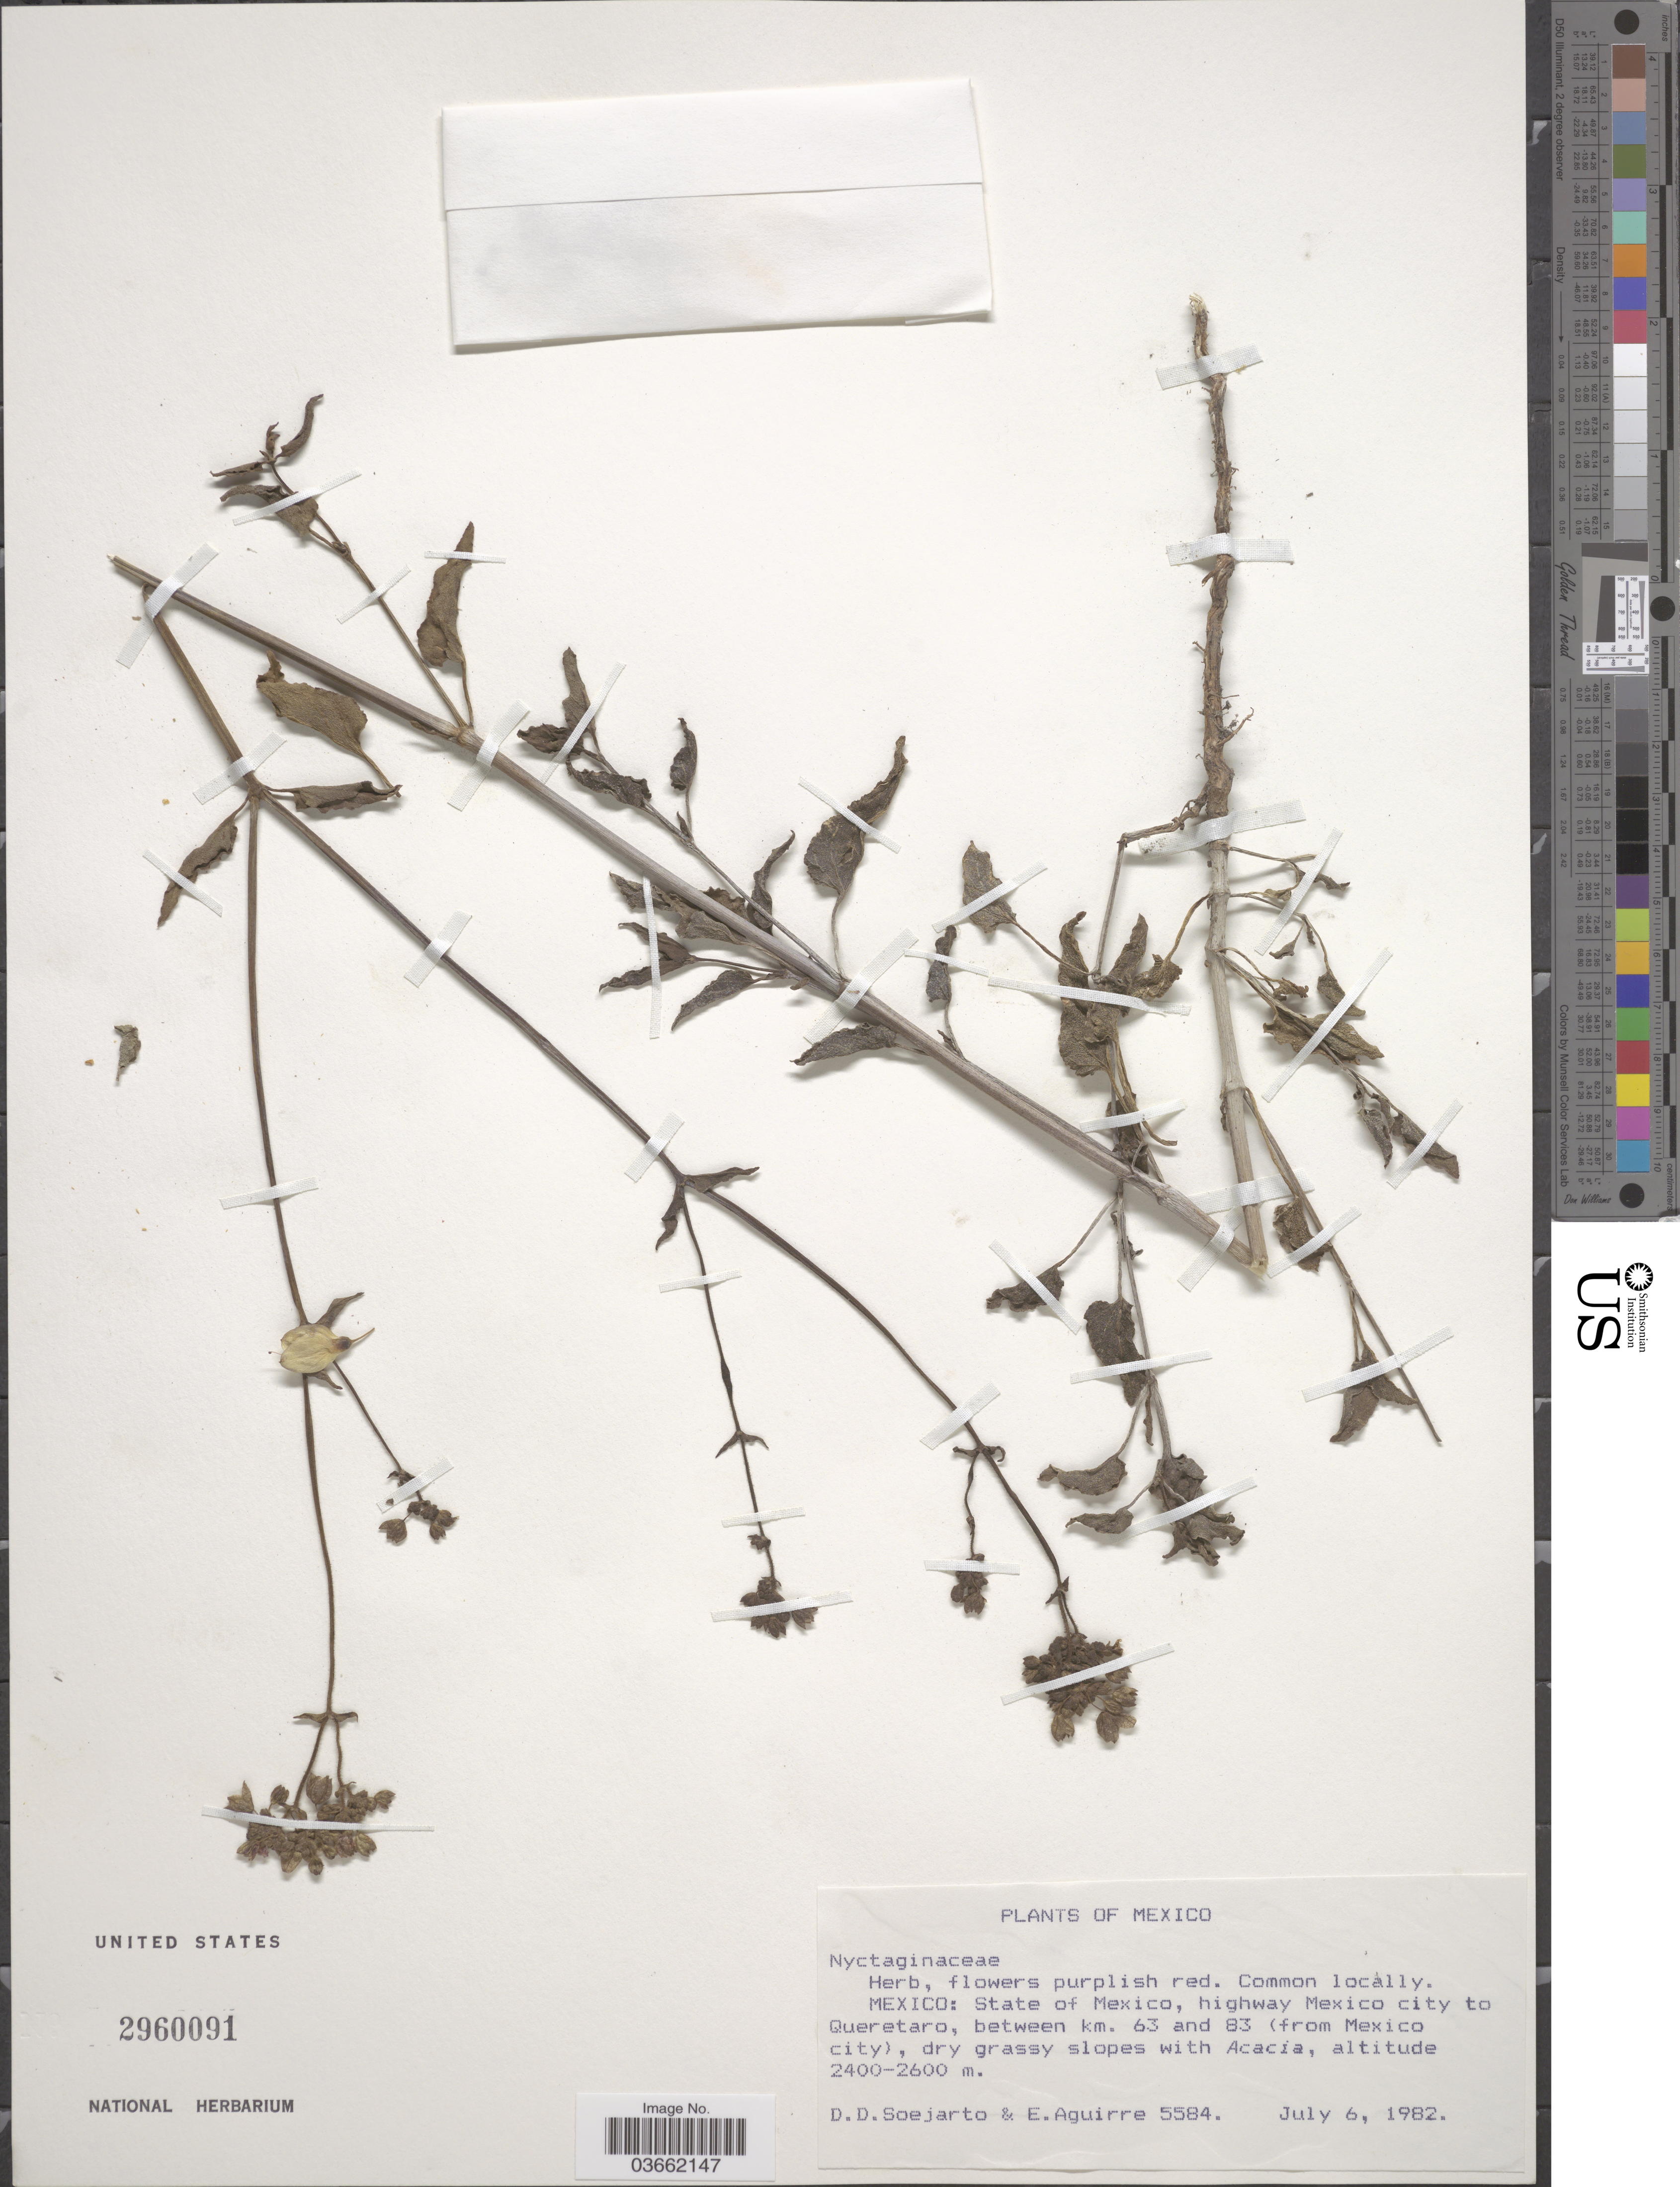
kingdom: Plantae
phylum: Tracheophyta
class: Magnoliopsida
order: Caryophyllales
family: Nyctaginaceae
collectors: E. Aguirre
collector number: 5584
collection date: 1982-07-06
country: Mexico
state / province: México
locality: Highway Mexico city to Queretaro, between km. 63 and 83 (from Mexico City).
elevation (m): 2400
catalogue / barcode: US 2960091